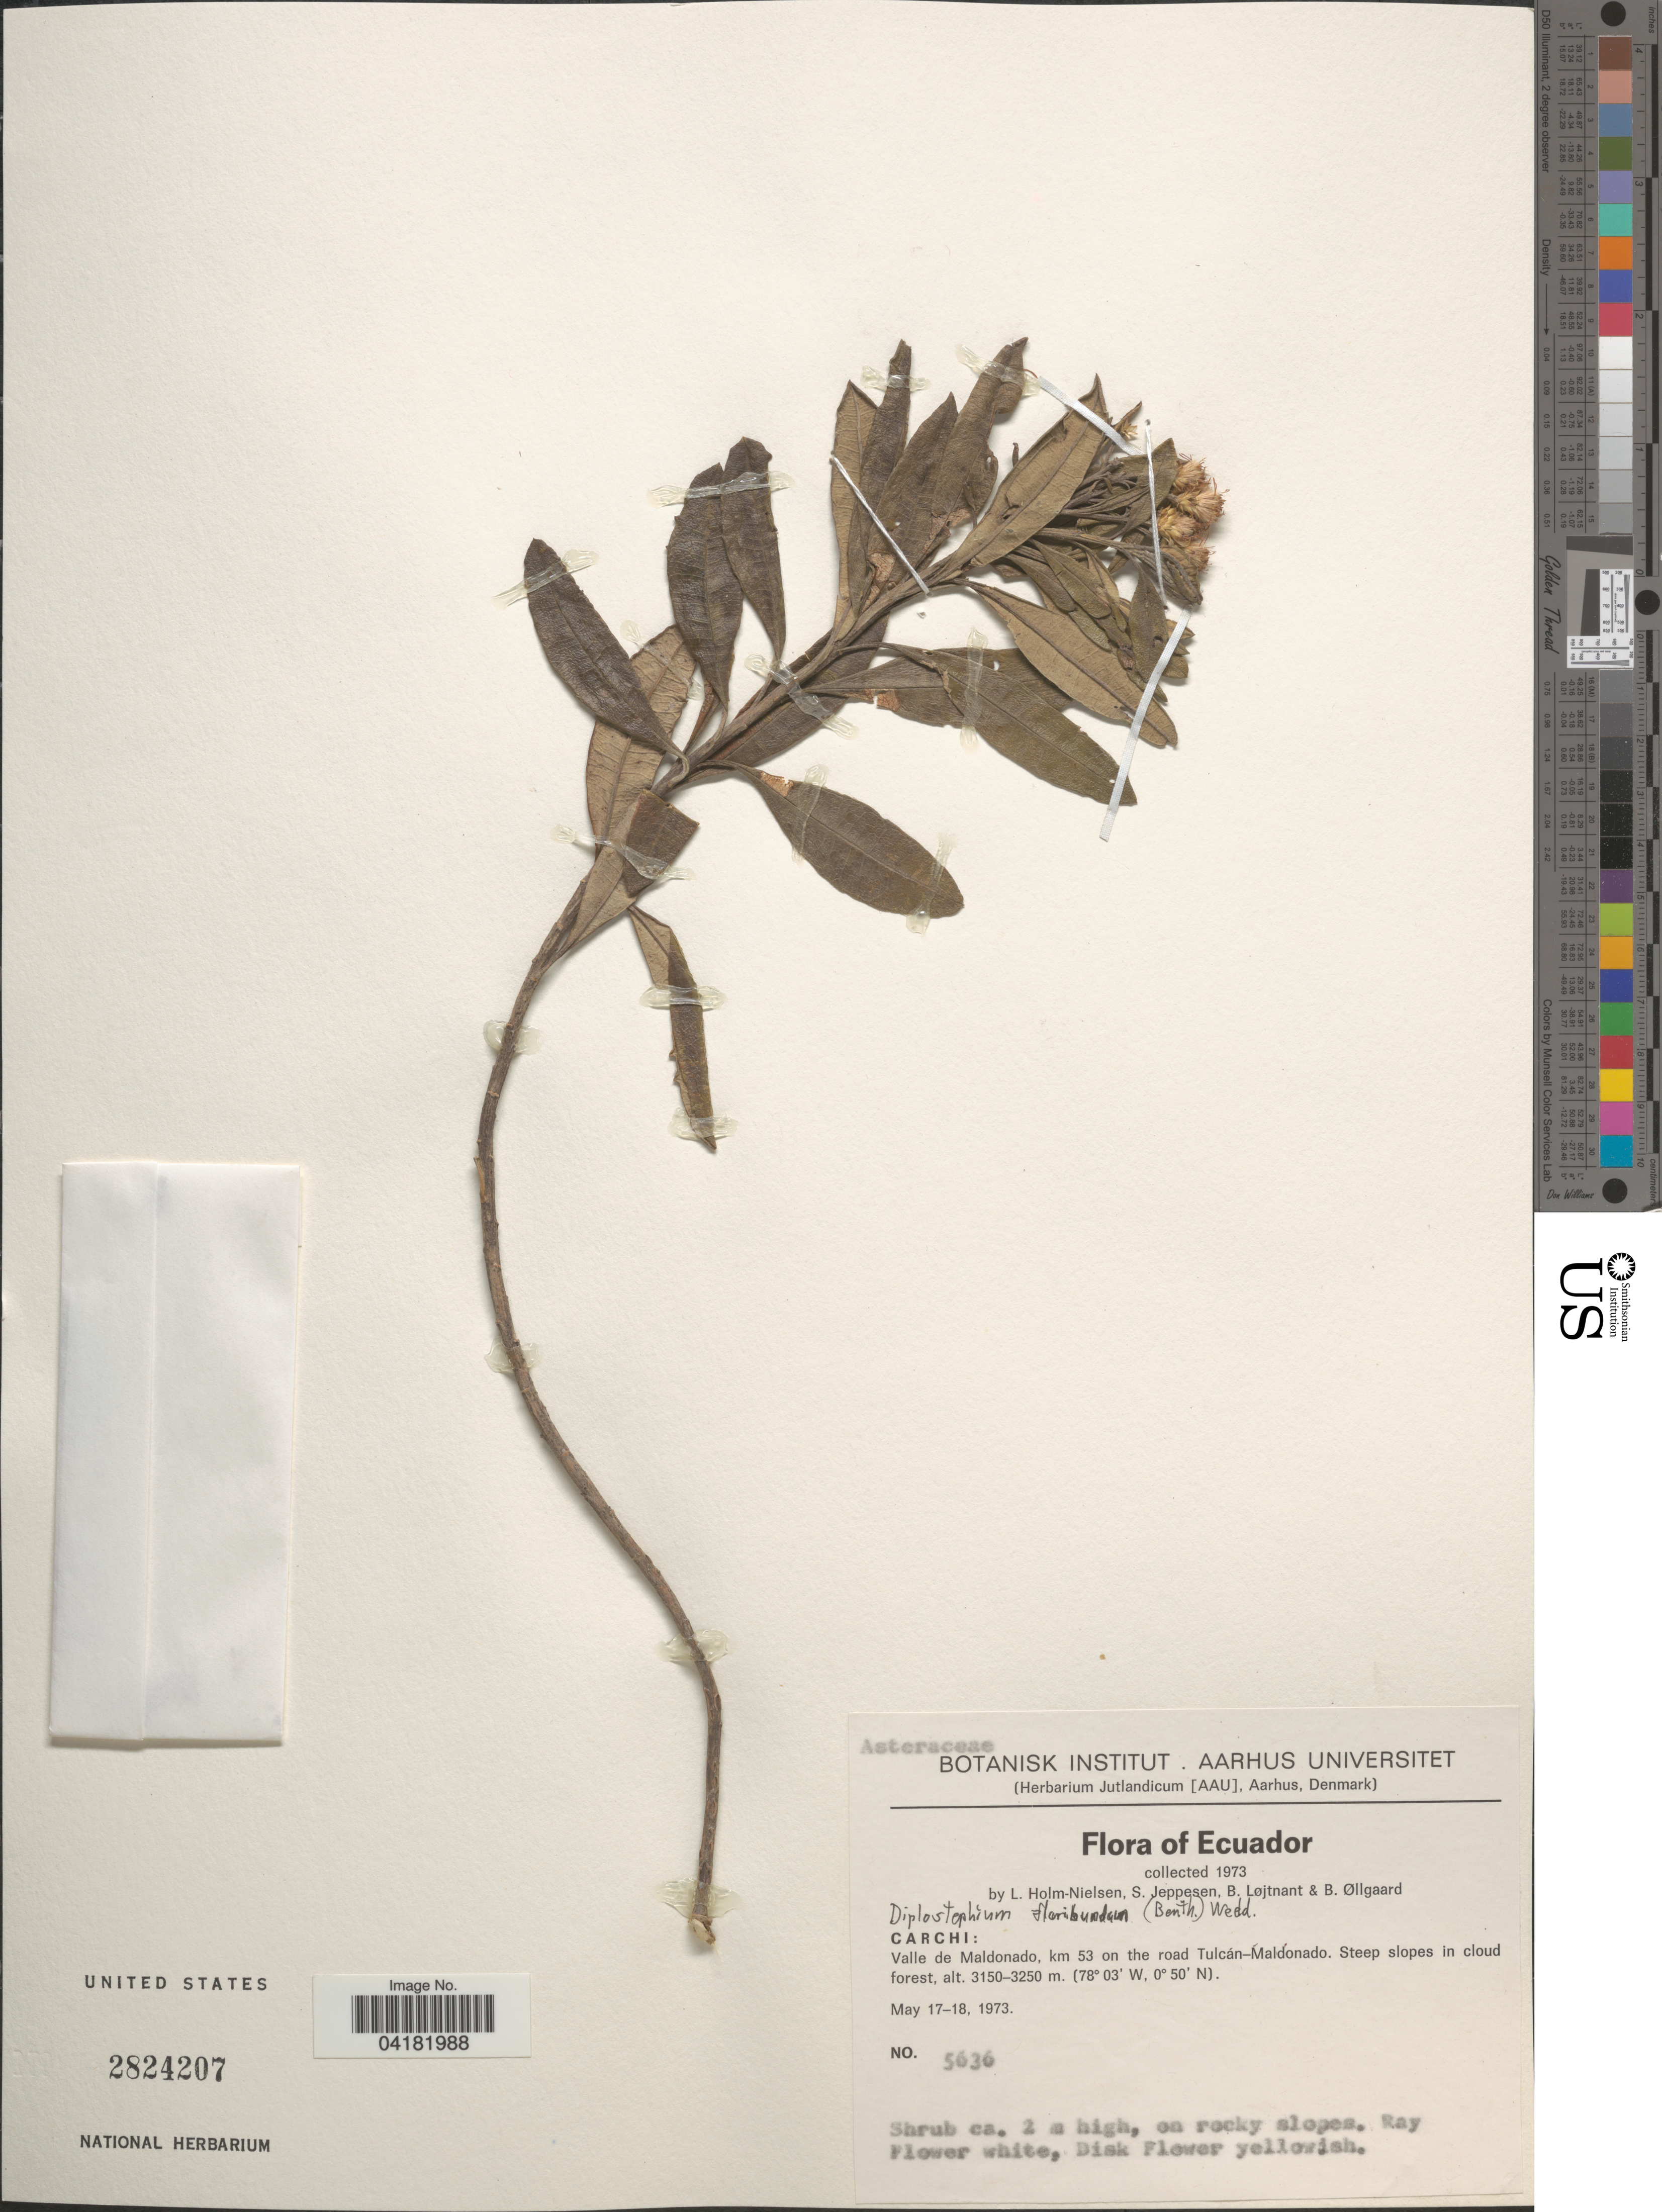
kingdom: Plantae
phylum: Tracheophyta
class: Magnoliopsida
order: Asterales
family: Asteraceae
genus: Linochilus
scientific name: Linochilus floribundus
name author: Benth.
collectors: L. Holm-Nielsen, S. Jeppesen, B. Löjtnant & B. Øllgaard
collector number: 5636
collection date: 1973-05-17/1973-05-18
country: Ecuador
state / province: Carchi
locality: Valle de Maldonado, km 53 on the road Tulcán-Maldonado.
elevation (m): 3150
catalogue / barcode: US 2824207